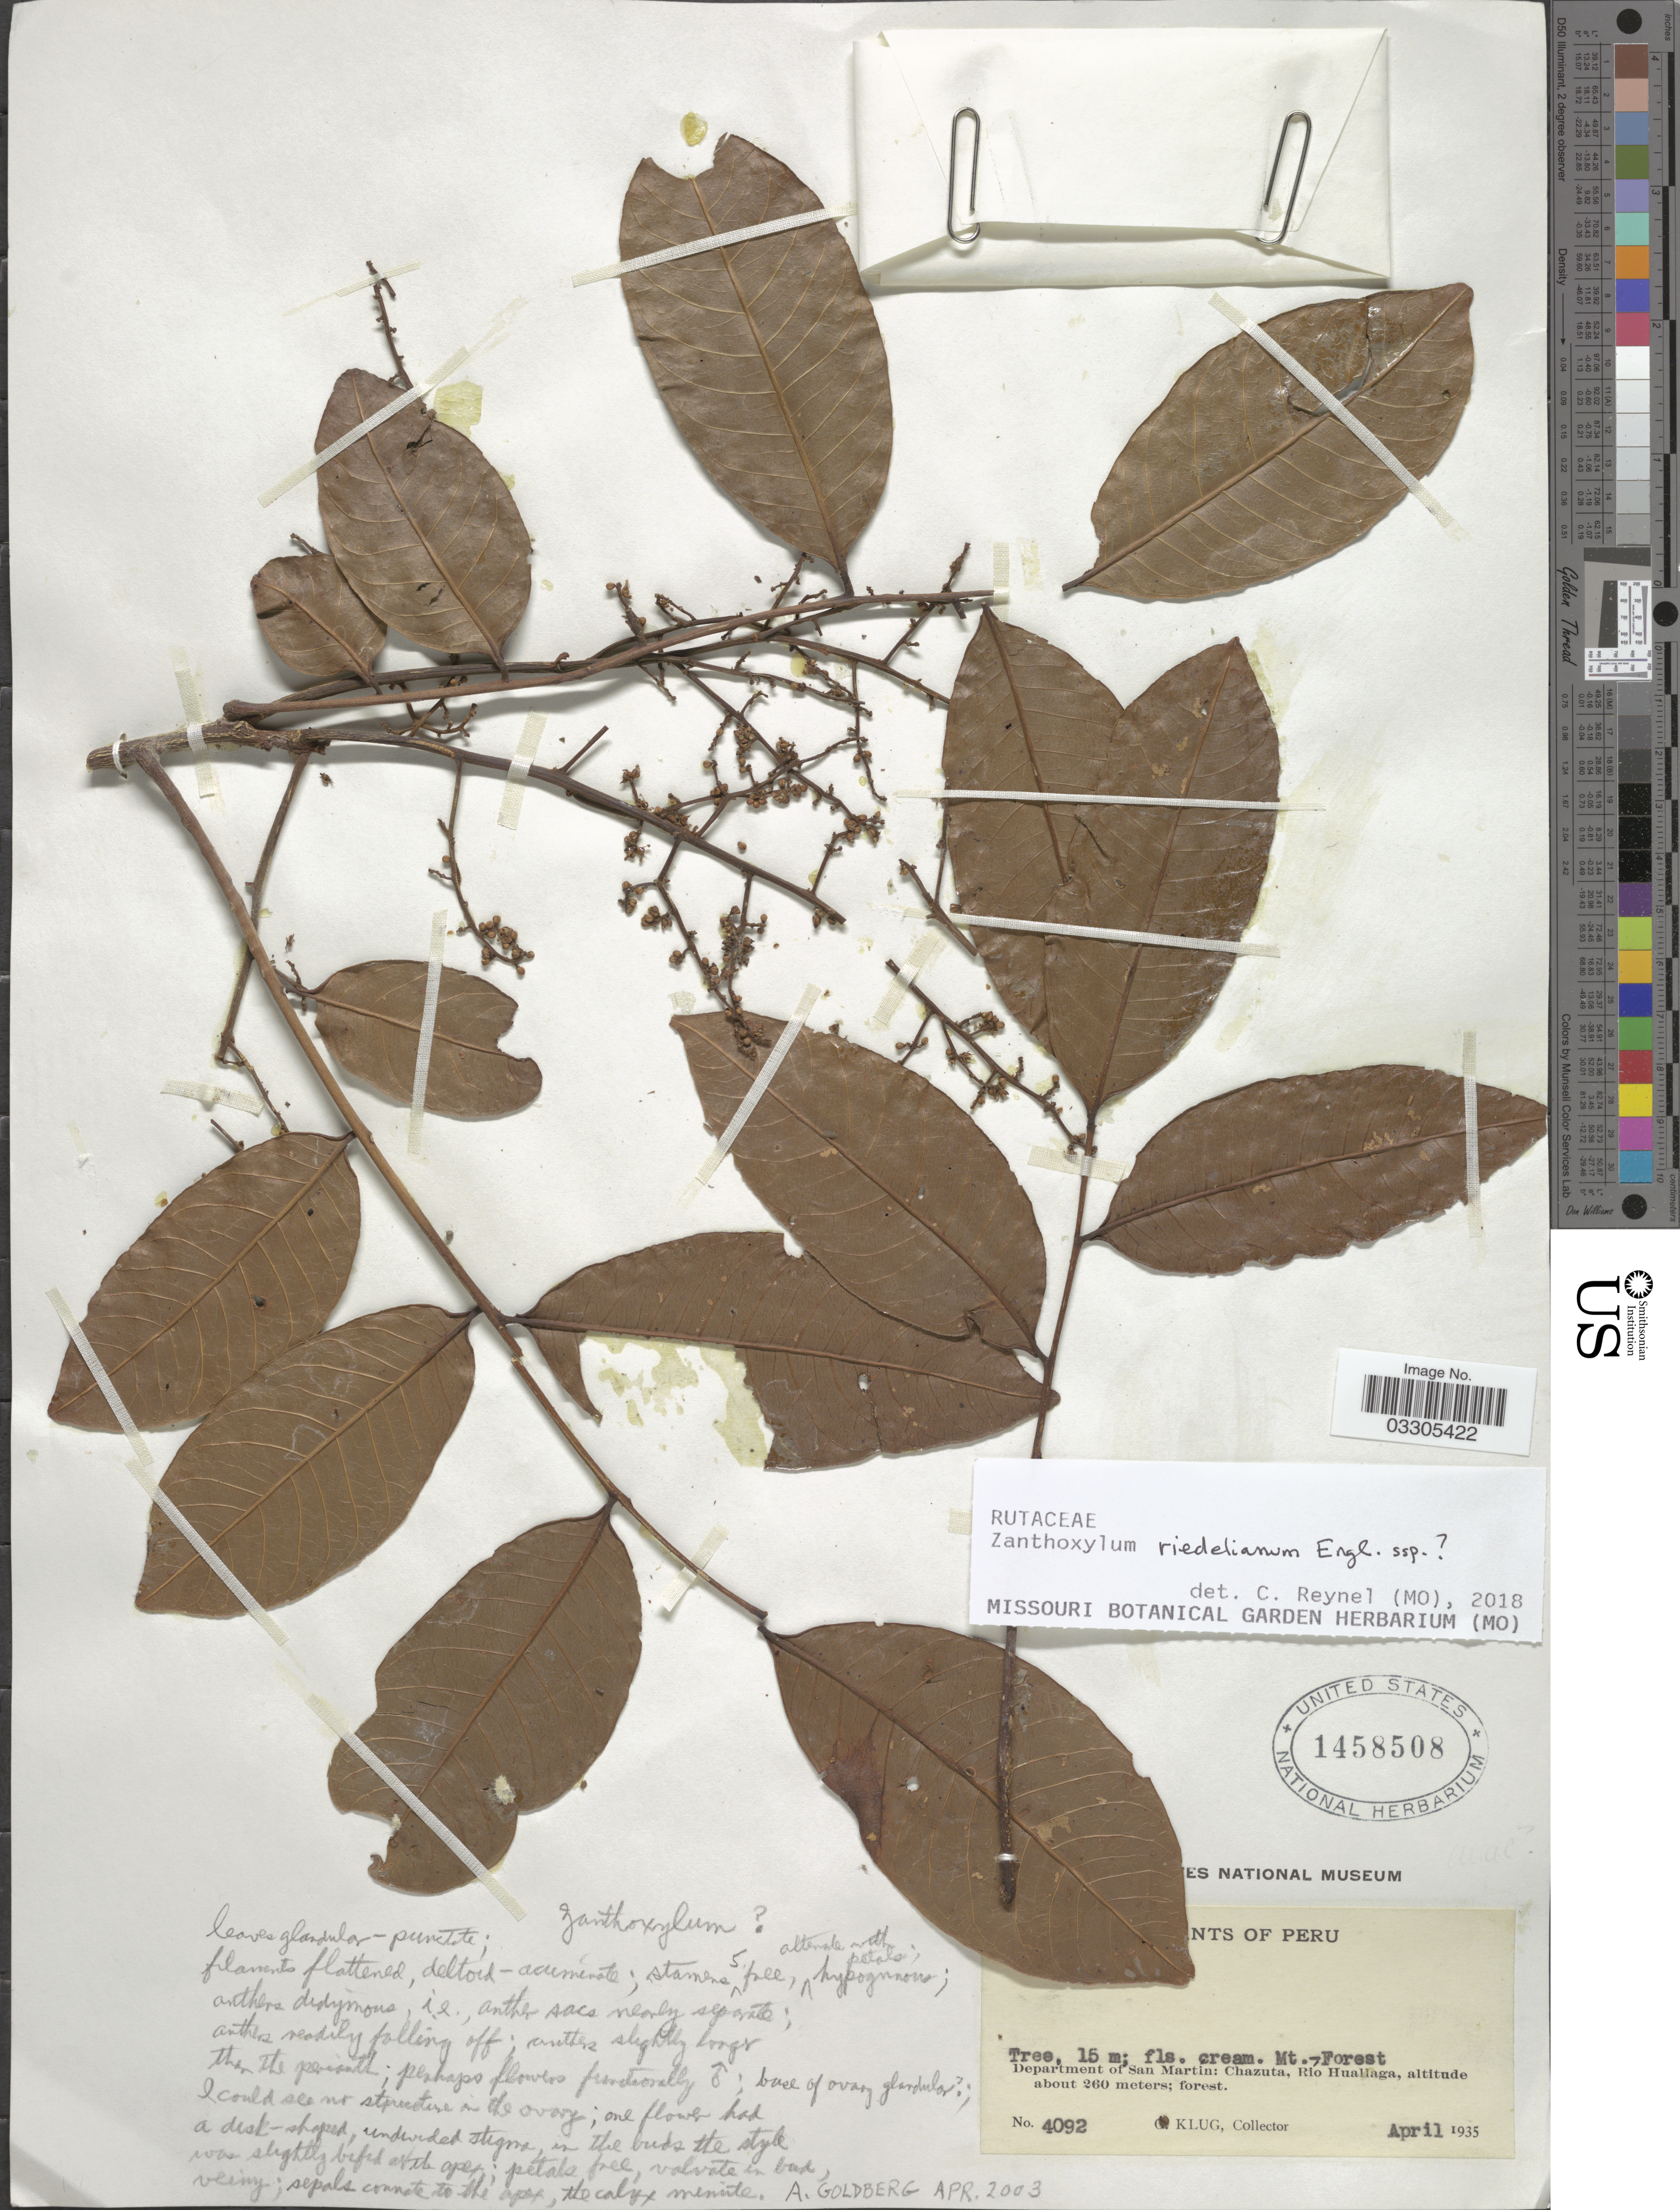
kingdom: Plantae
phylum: Tracheophyta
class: Magnoliopsida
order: Sapindales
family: Rutaceae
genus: Zanthoxylum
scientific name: Zanthoxylum riedelianum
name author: Engl.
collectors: G. Klug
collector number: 4092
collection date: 1935-04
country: Peru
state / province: San Martín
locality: Department of San Martin: Chazuta, Río Huallaga.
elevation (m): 260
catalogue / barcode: US 1458508